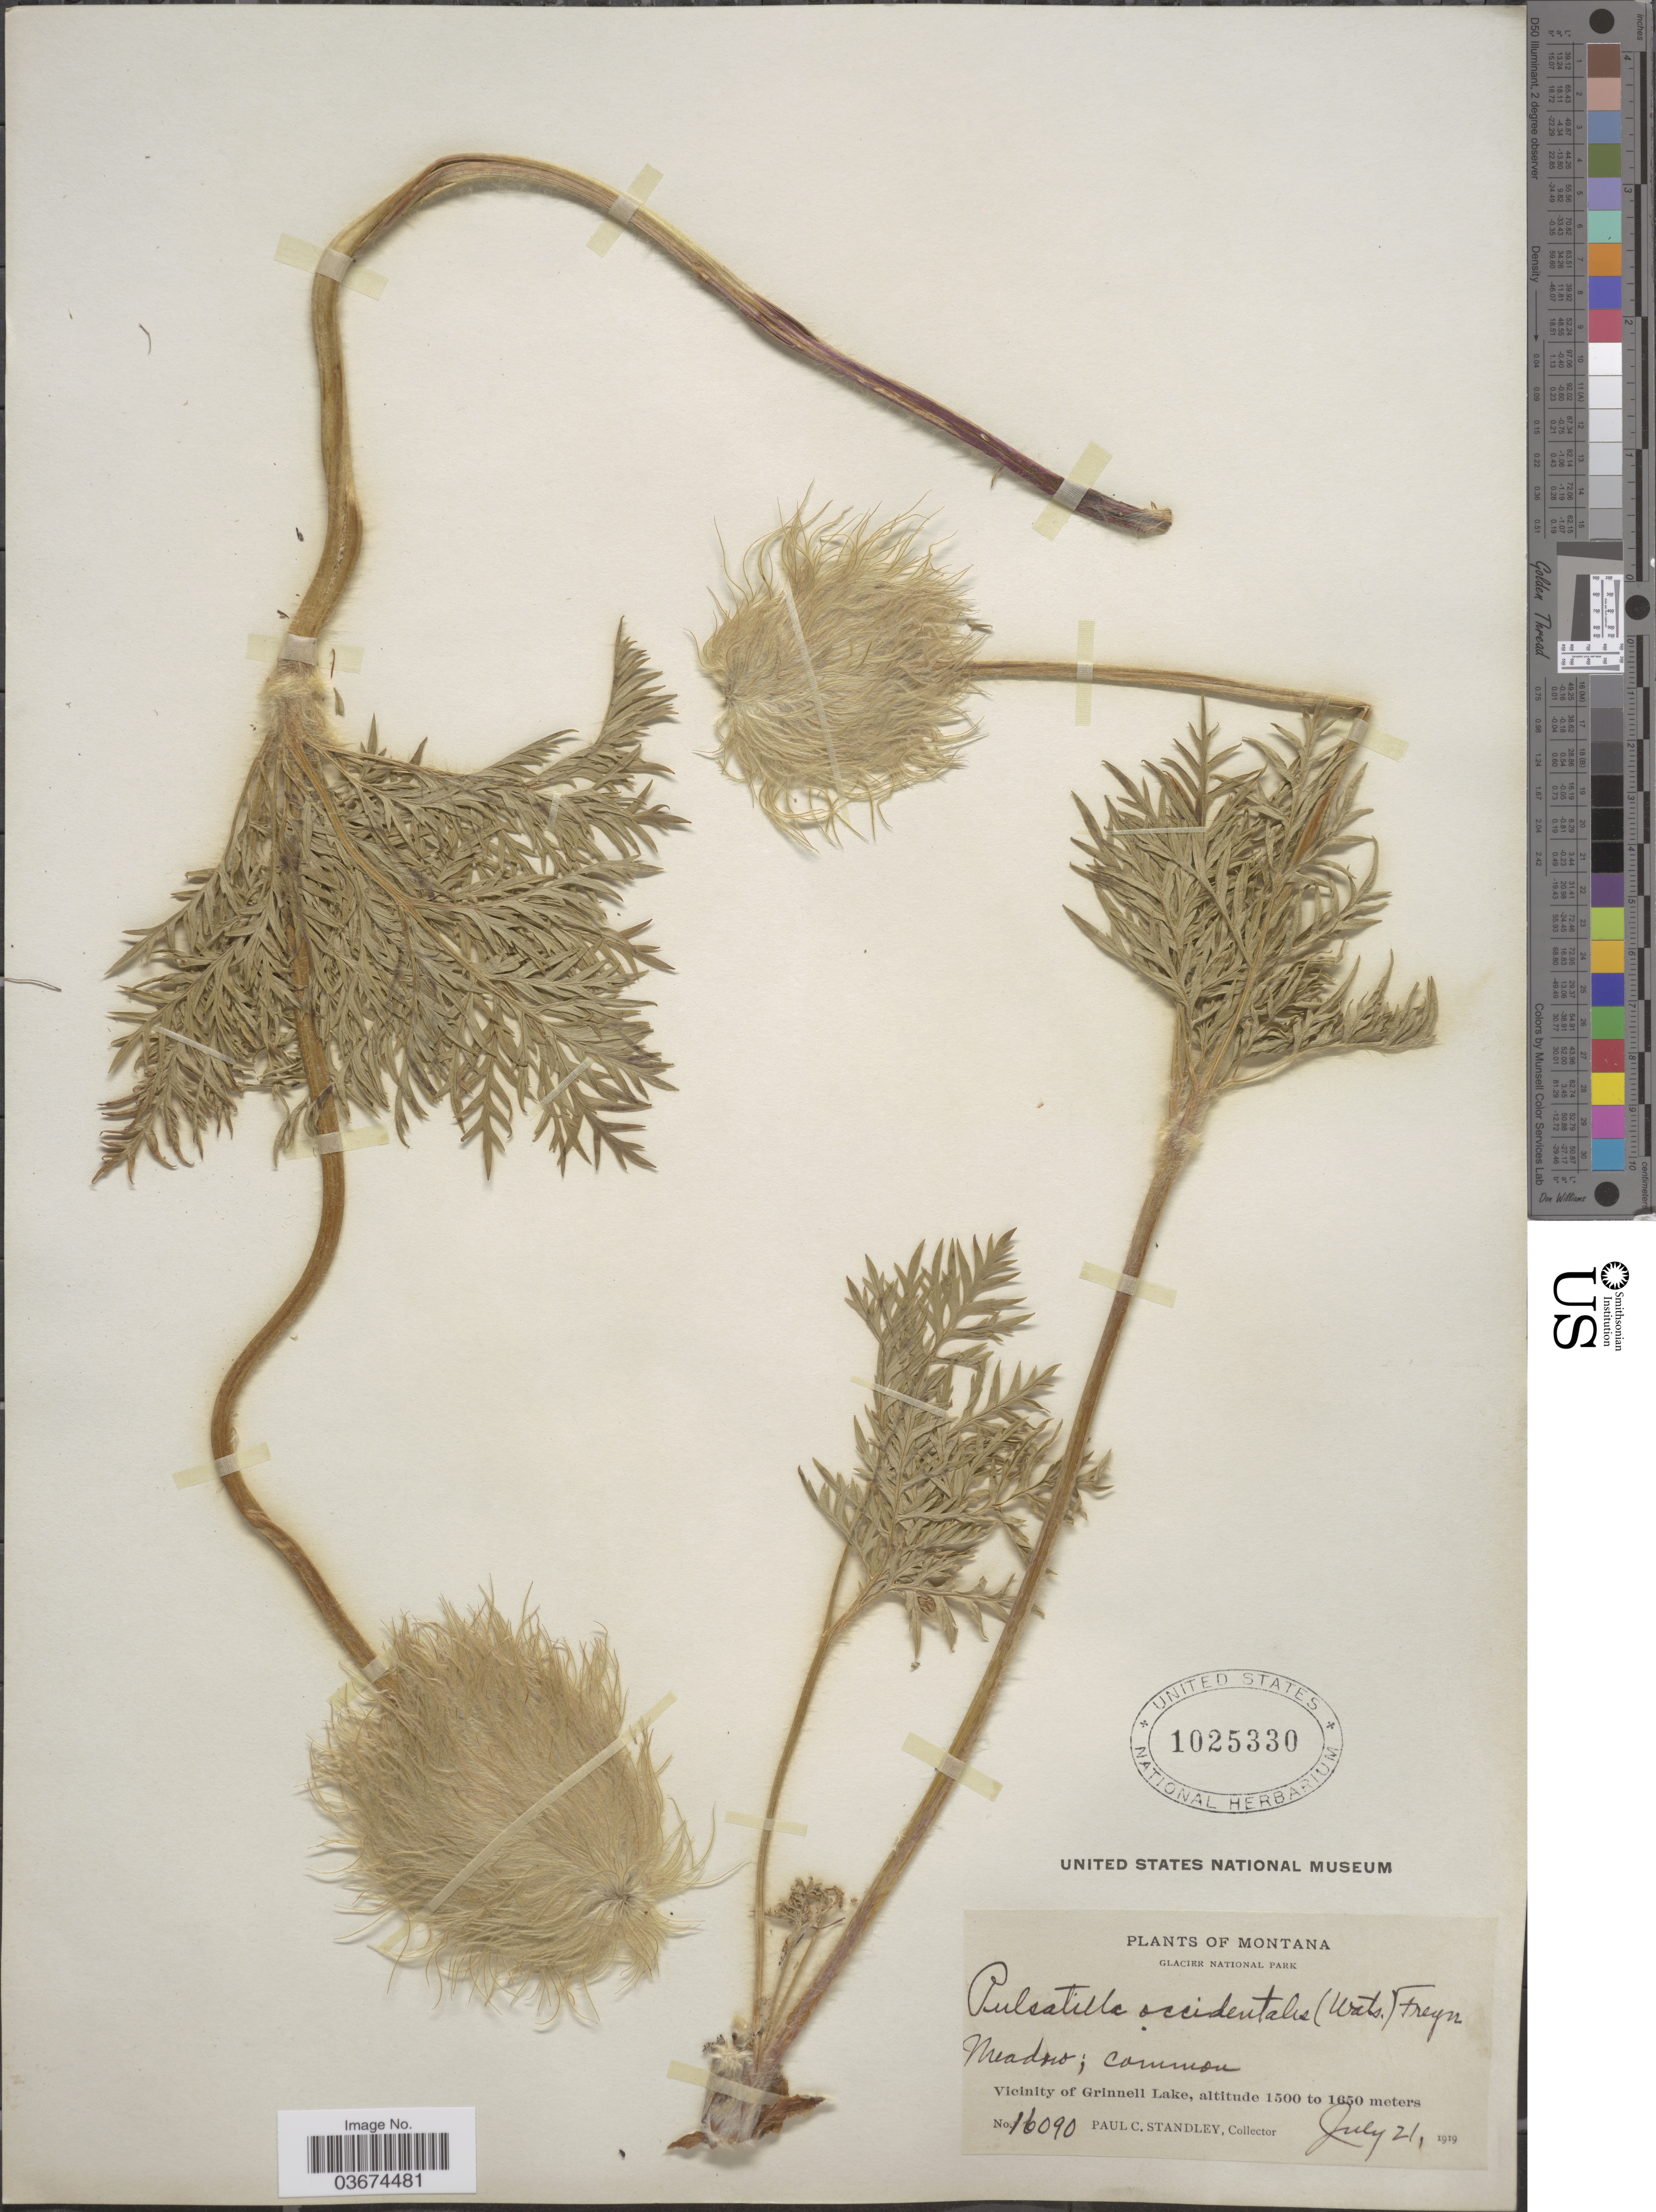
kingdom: Plantae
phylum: Tracheophyta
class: Magnoliopsida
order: Ranunculales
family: Ranunculaceae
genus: Pulsatilla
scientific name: Pulsatilla occidentalis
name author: (S. Watson) Freyn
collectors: P. C. Standley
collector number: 16090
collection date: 1919-07-21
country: United States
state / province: Montana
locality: Glacier National Park. Vicinity of Grinnell Lake.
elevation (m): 1500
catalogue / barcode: US 1025330